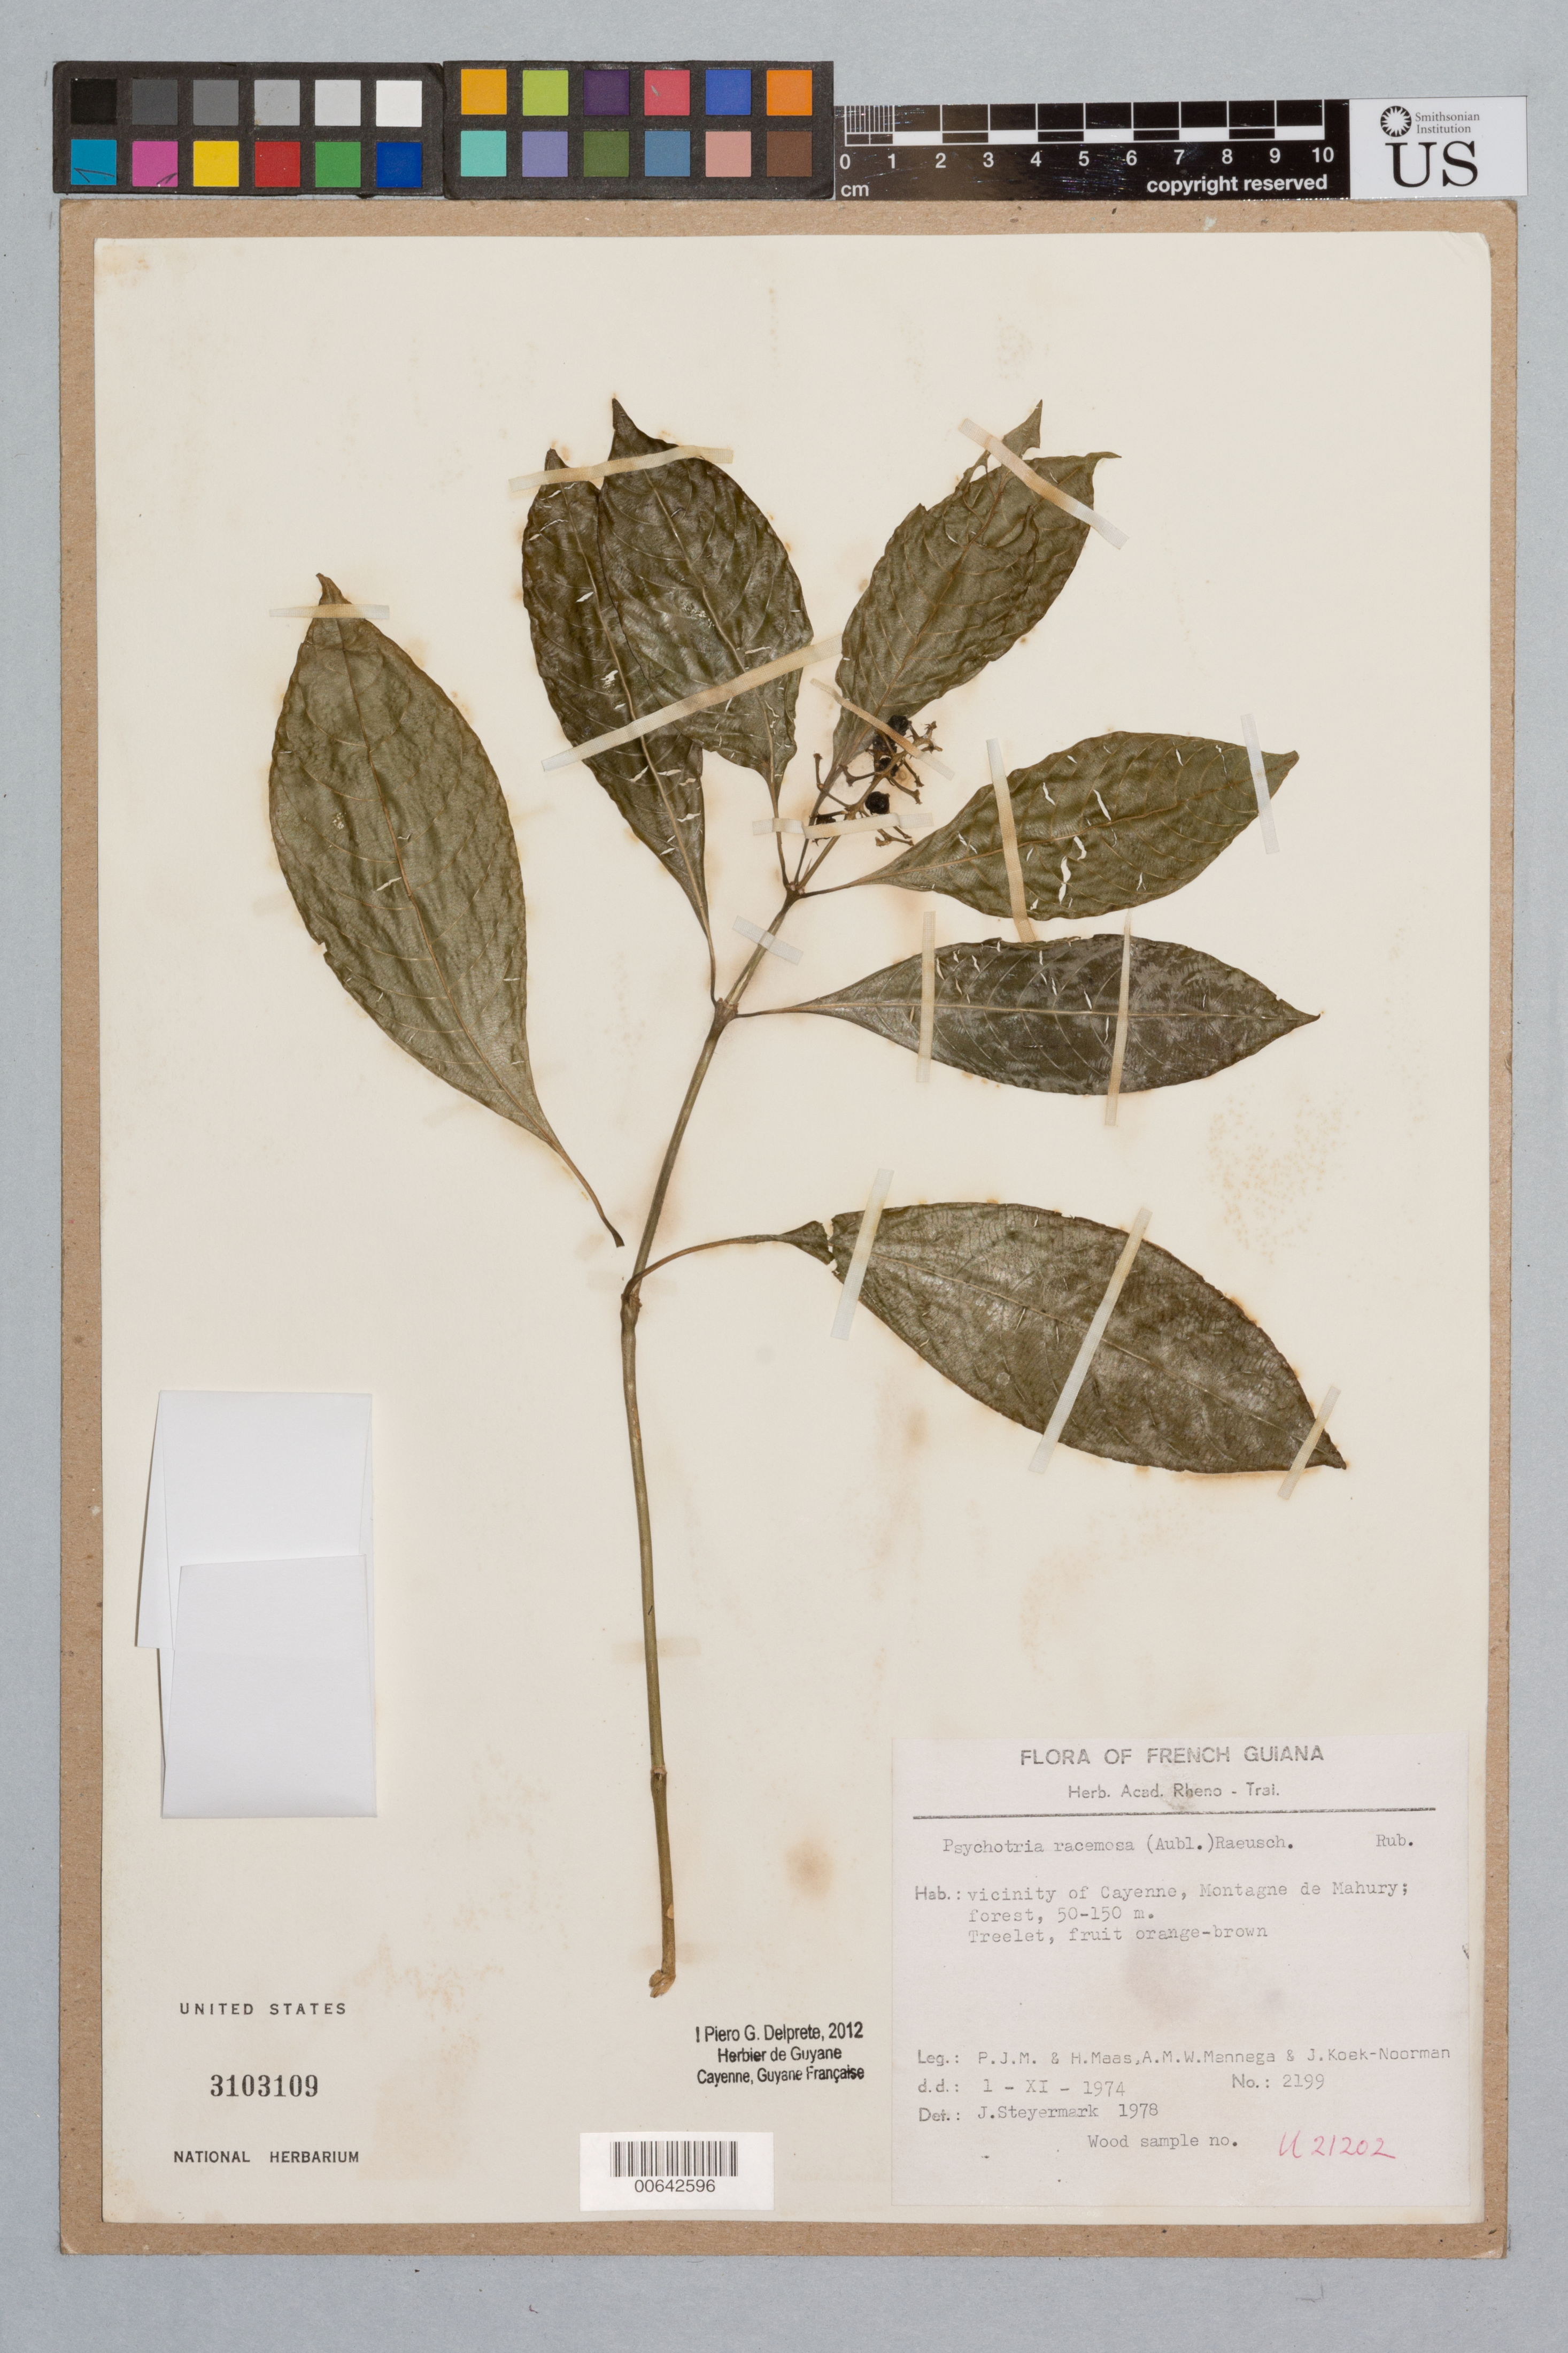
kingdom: Plantae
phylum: Tracheophyta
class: Magnoliopsida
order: Gentianales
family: Rubiaceae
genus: Palicourea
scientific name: Palicourea racemosa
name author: (Aubl.) Borhidi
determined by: Kirkbride, J. H., Jr.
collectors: P. Maas, H. Maas, A. M. Mennega & J. Koek-Noorman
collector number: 2199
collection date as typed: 1-Nov-74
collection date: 1974-11-01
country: French Guiana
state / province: Cayenne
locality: Cayenne, Montagne de Mahury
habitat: Forest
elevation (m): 50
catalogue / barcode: US 3103109